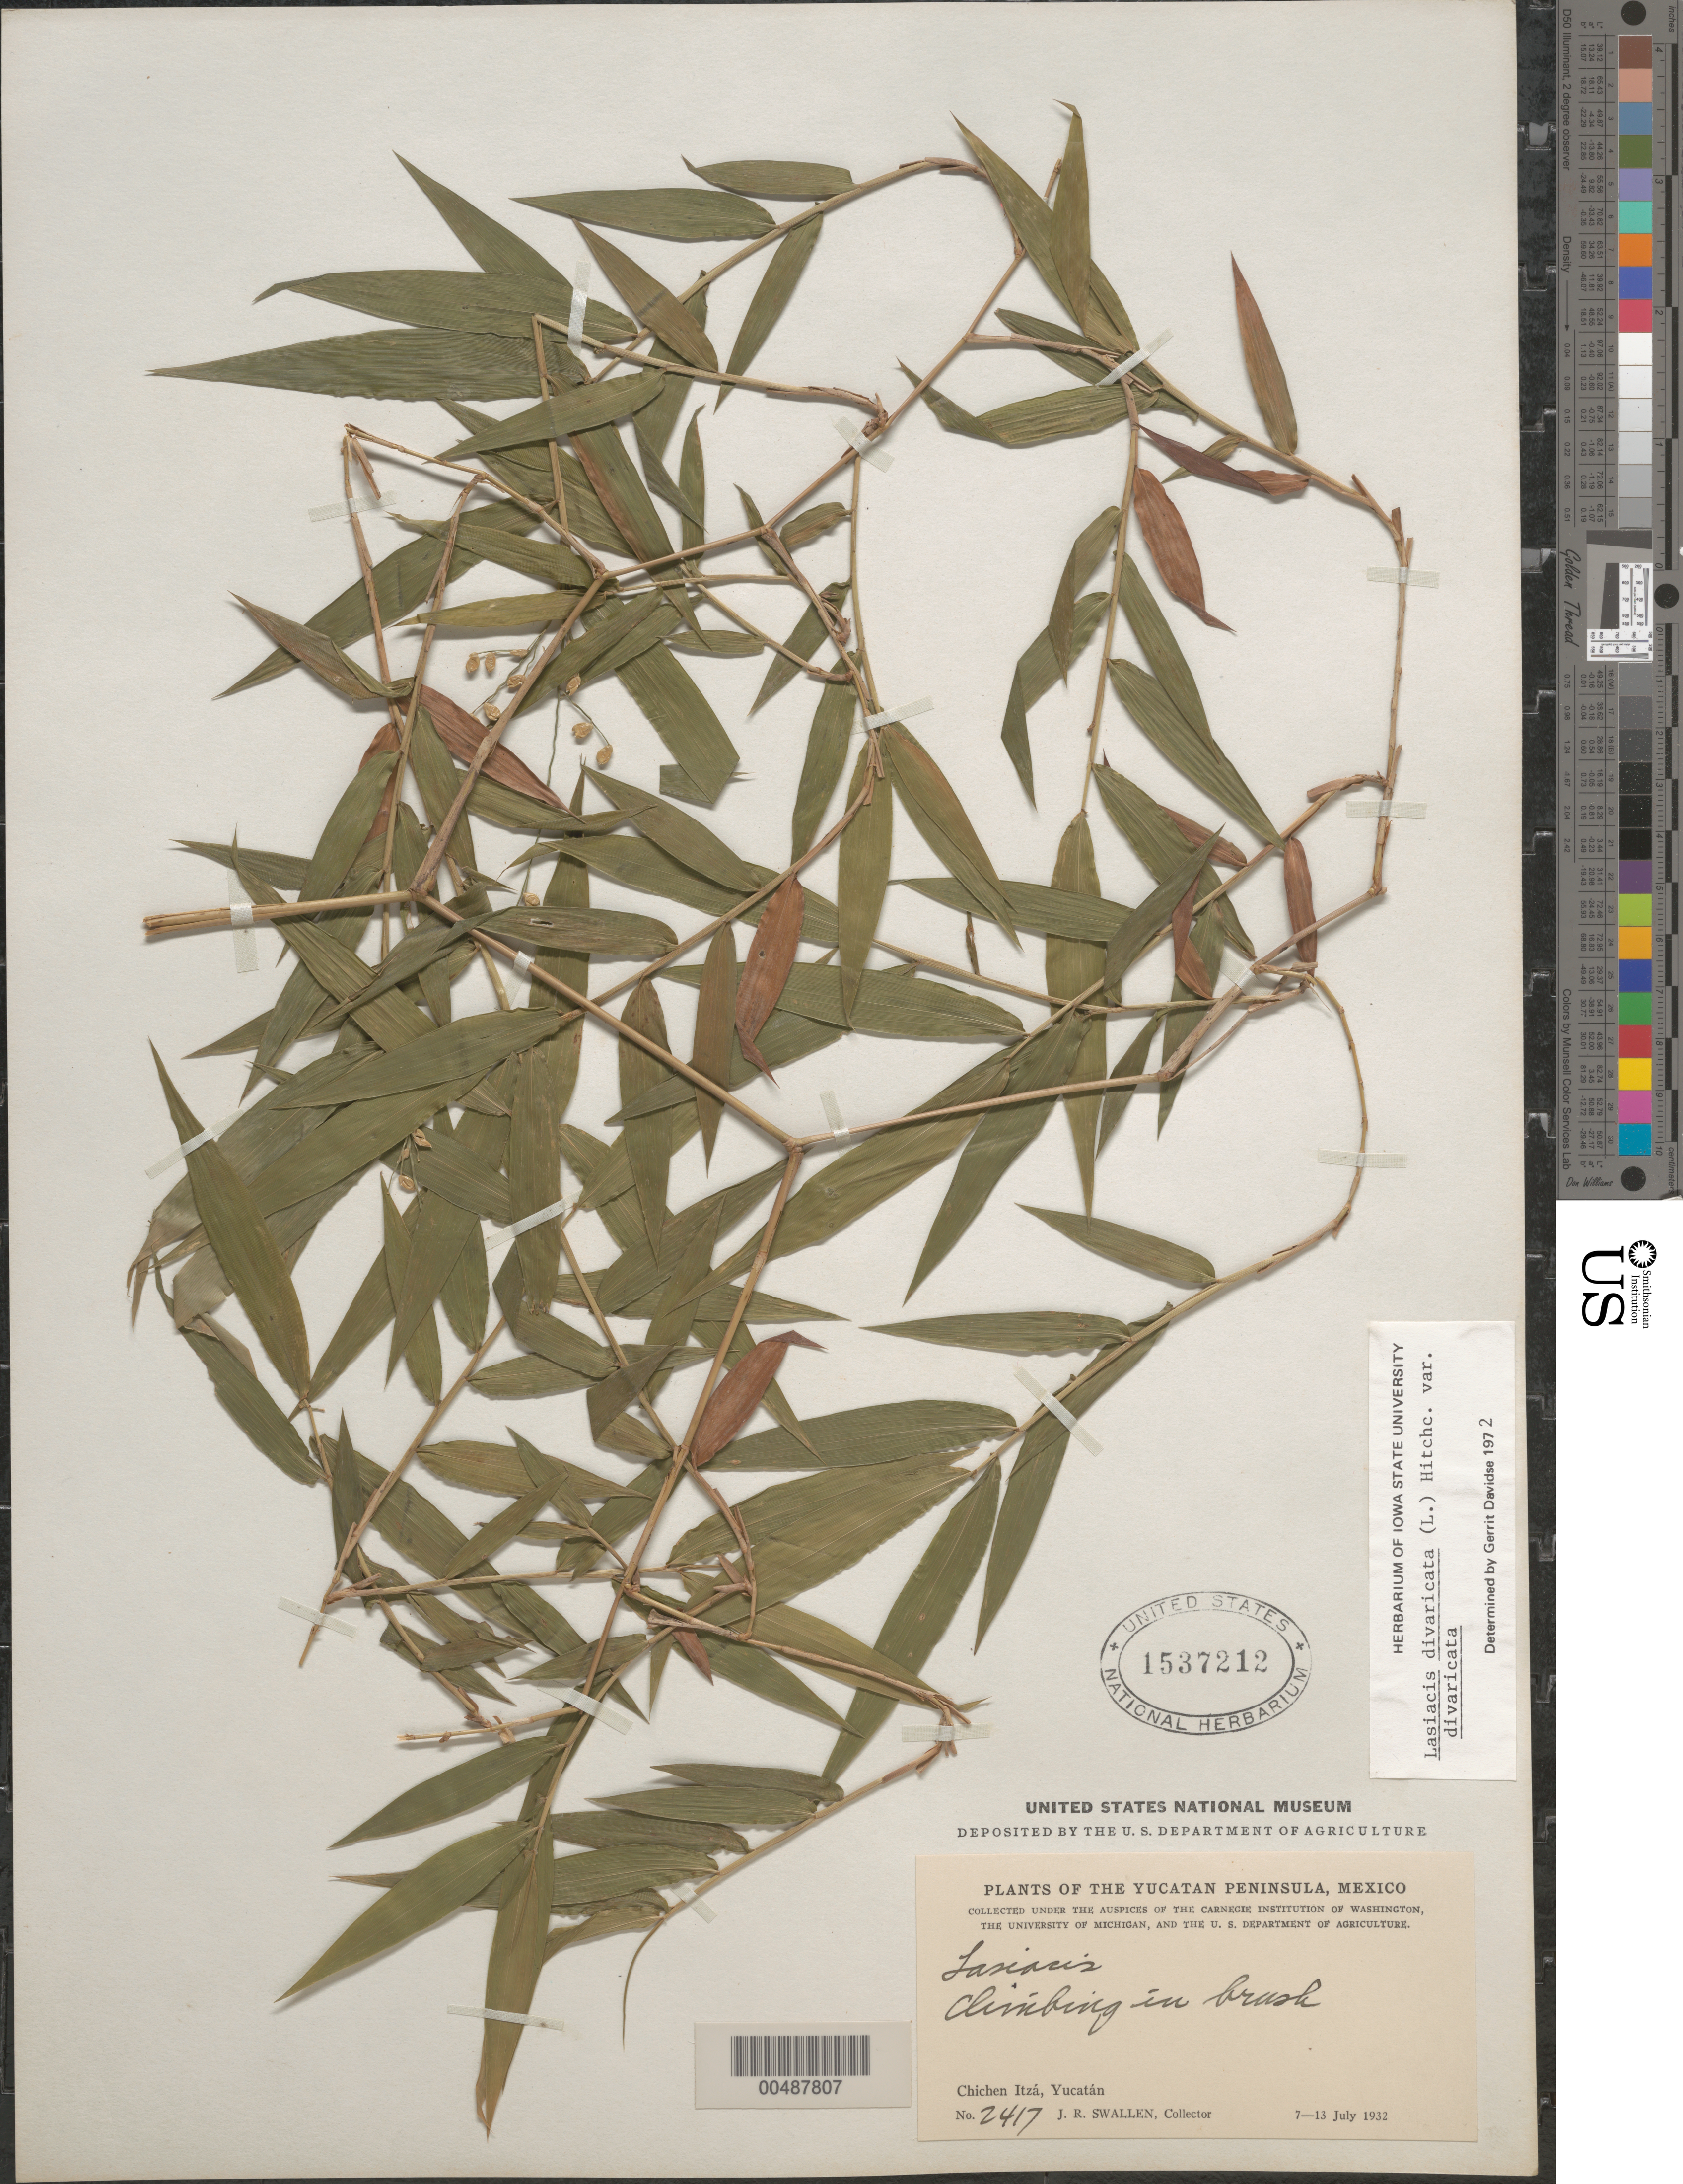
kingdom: Plantae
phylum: Tracheophyta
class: Liliopsida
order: Poales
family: Poaceae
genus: Lasiacis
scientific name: Lasiacis divaricata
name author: (L.) Hitchc.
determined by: Davidse, Gerrit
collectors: J. R. Swallen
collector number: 2417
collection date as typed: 7 Jul 1932 to 13 Jul 1932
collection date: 1932-07-07/1932-07-13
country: Mexico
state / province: Yucatan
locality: Yucatan Peninsula, Chichen Itz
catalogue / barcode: US 1537212